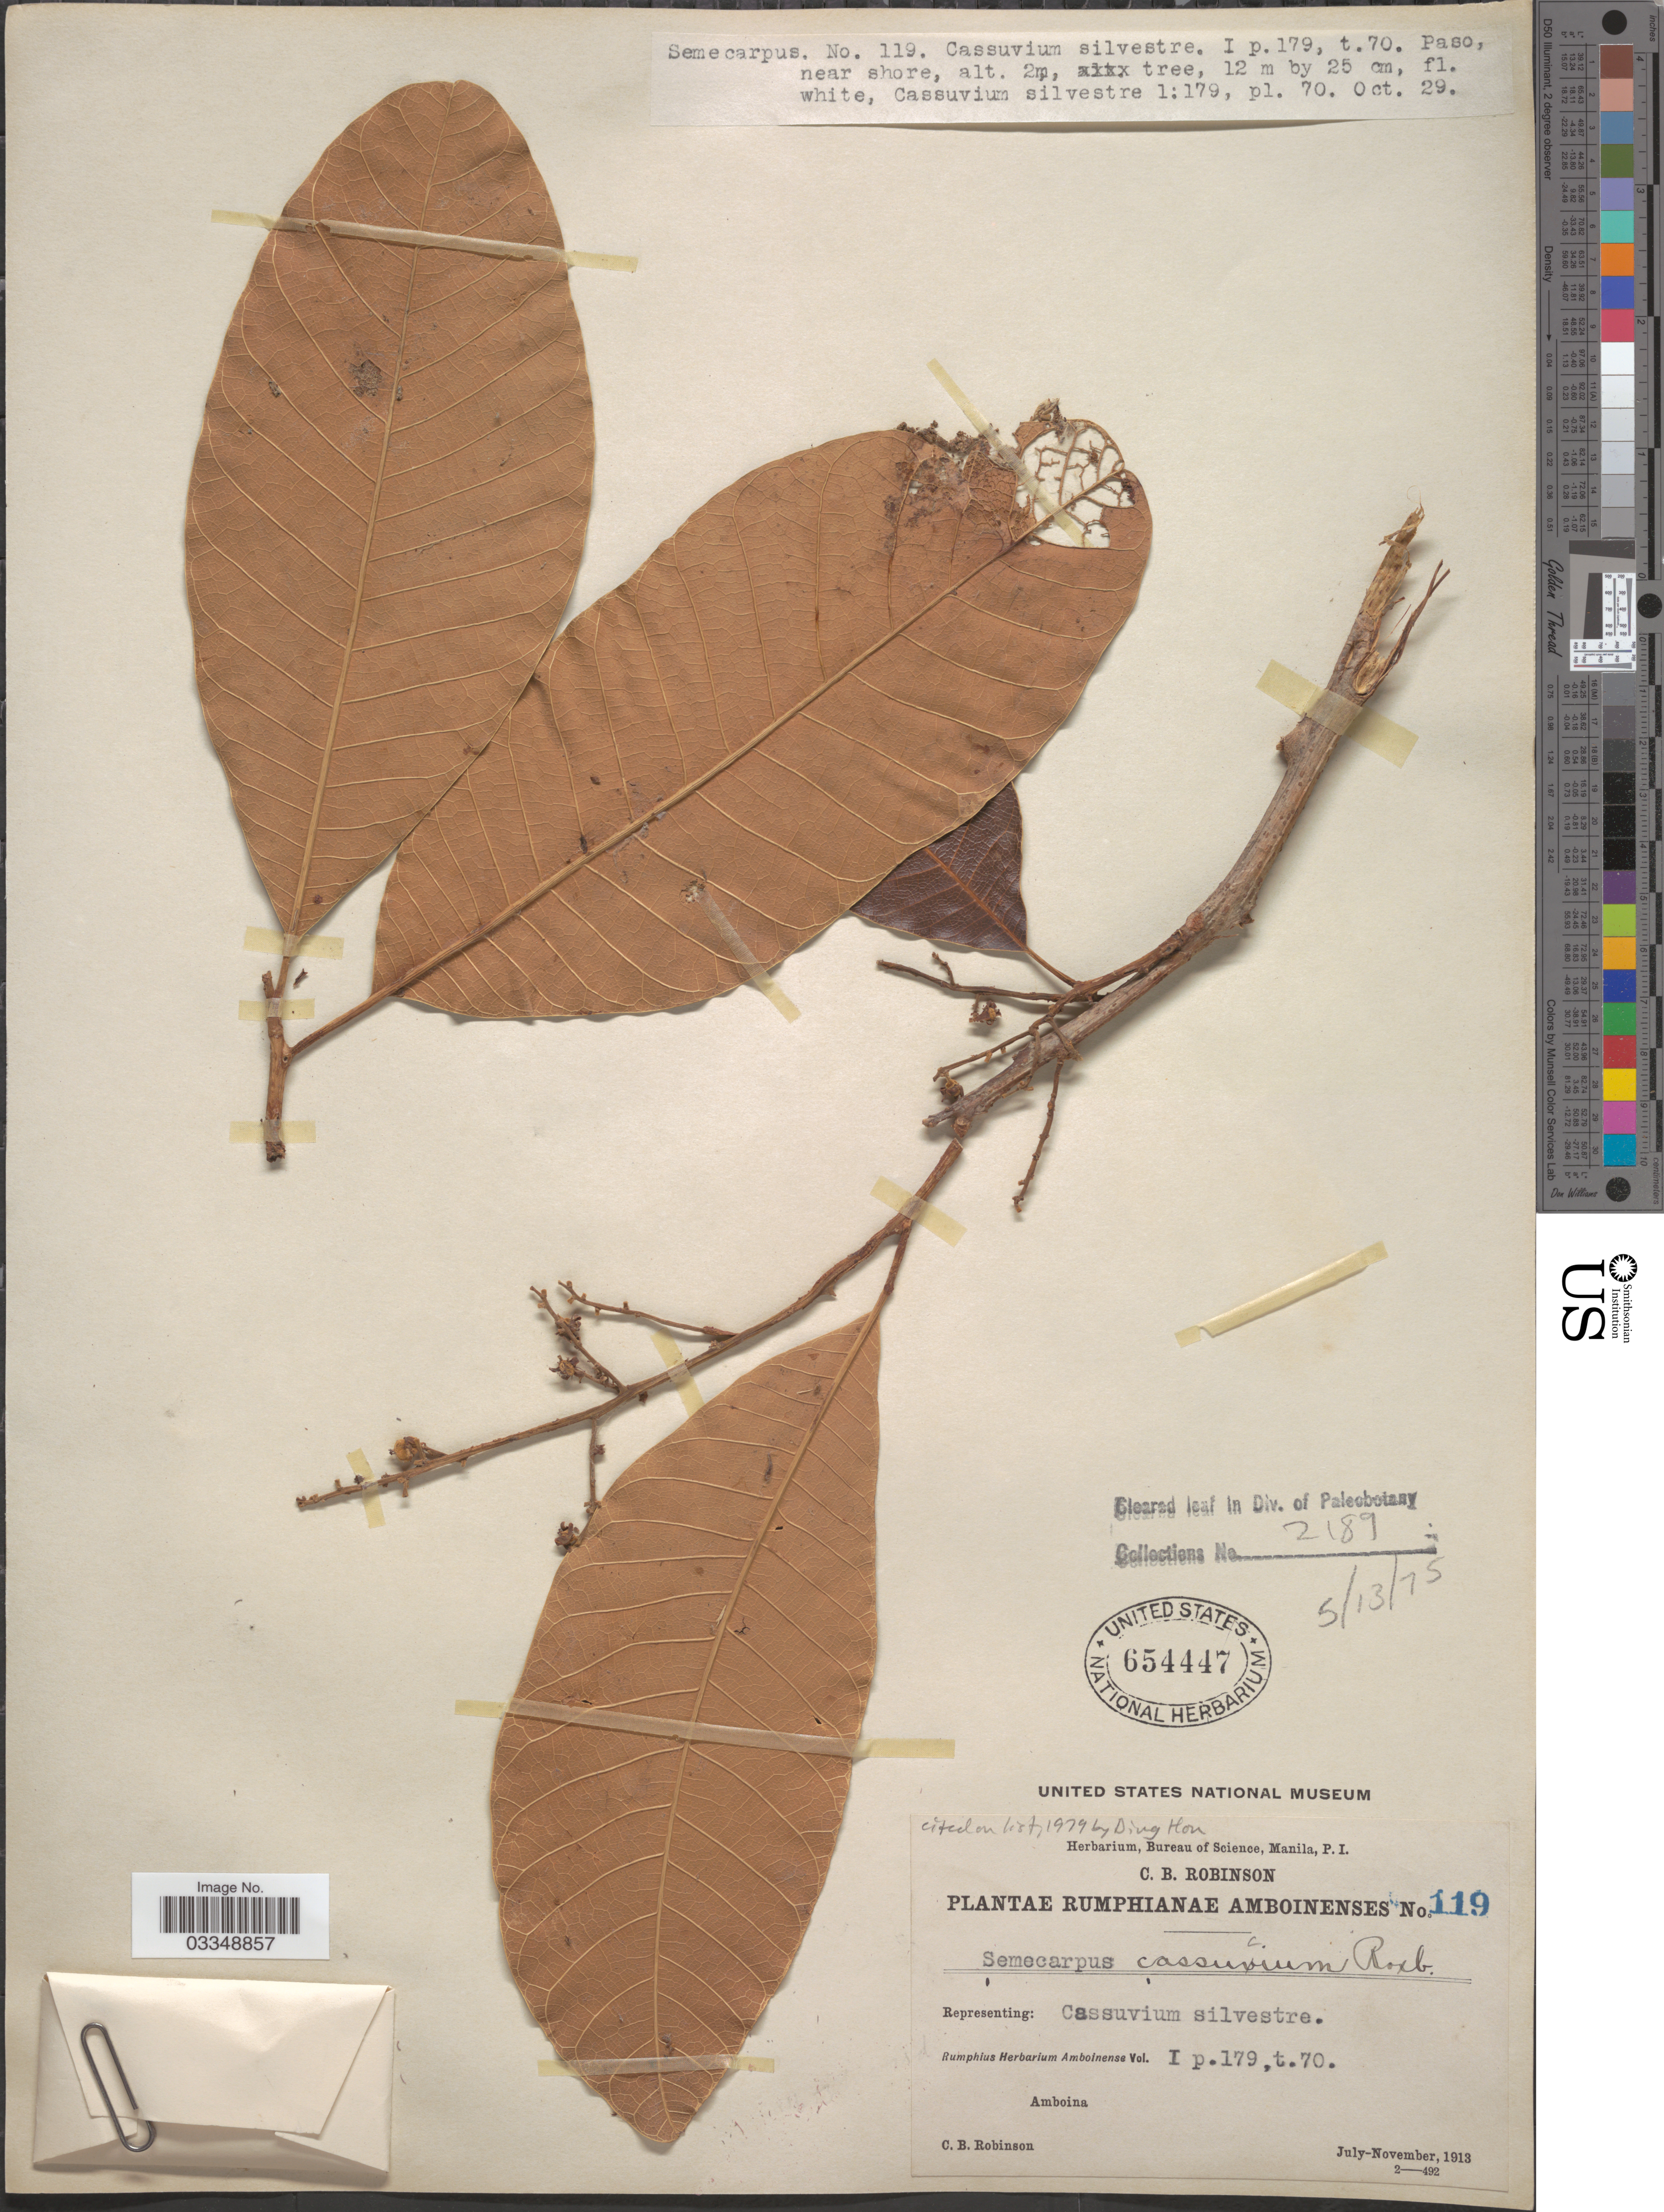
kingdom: Plantae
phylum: Tracheophyta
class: Magnoliopsida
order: Sapindales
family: Anacardiaceae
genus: Semecarpus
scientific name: Semecarpus cassuvium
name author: Roxb.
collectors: C. Robinson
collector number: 119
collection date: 1913-10-29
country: Indonesia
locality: Amboina. Paso, near shore.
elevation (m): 2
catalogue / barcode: US 654447